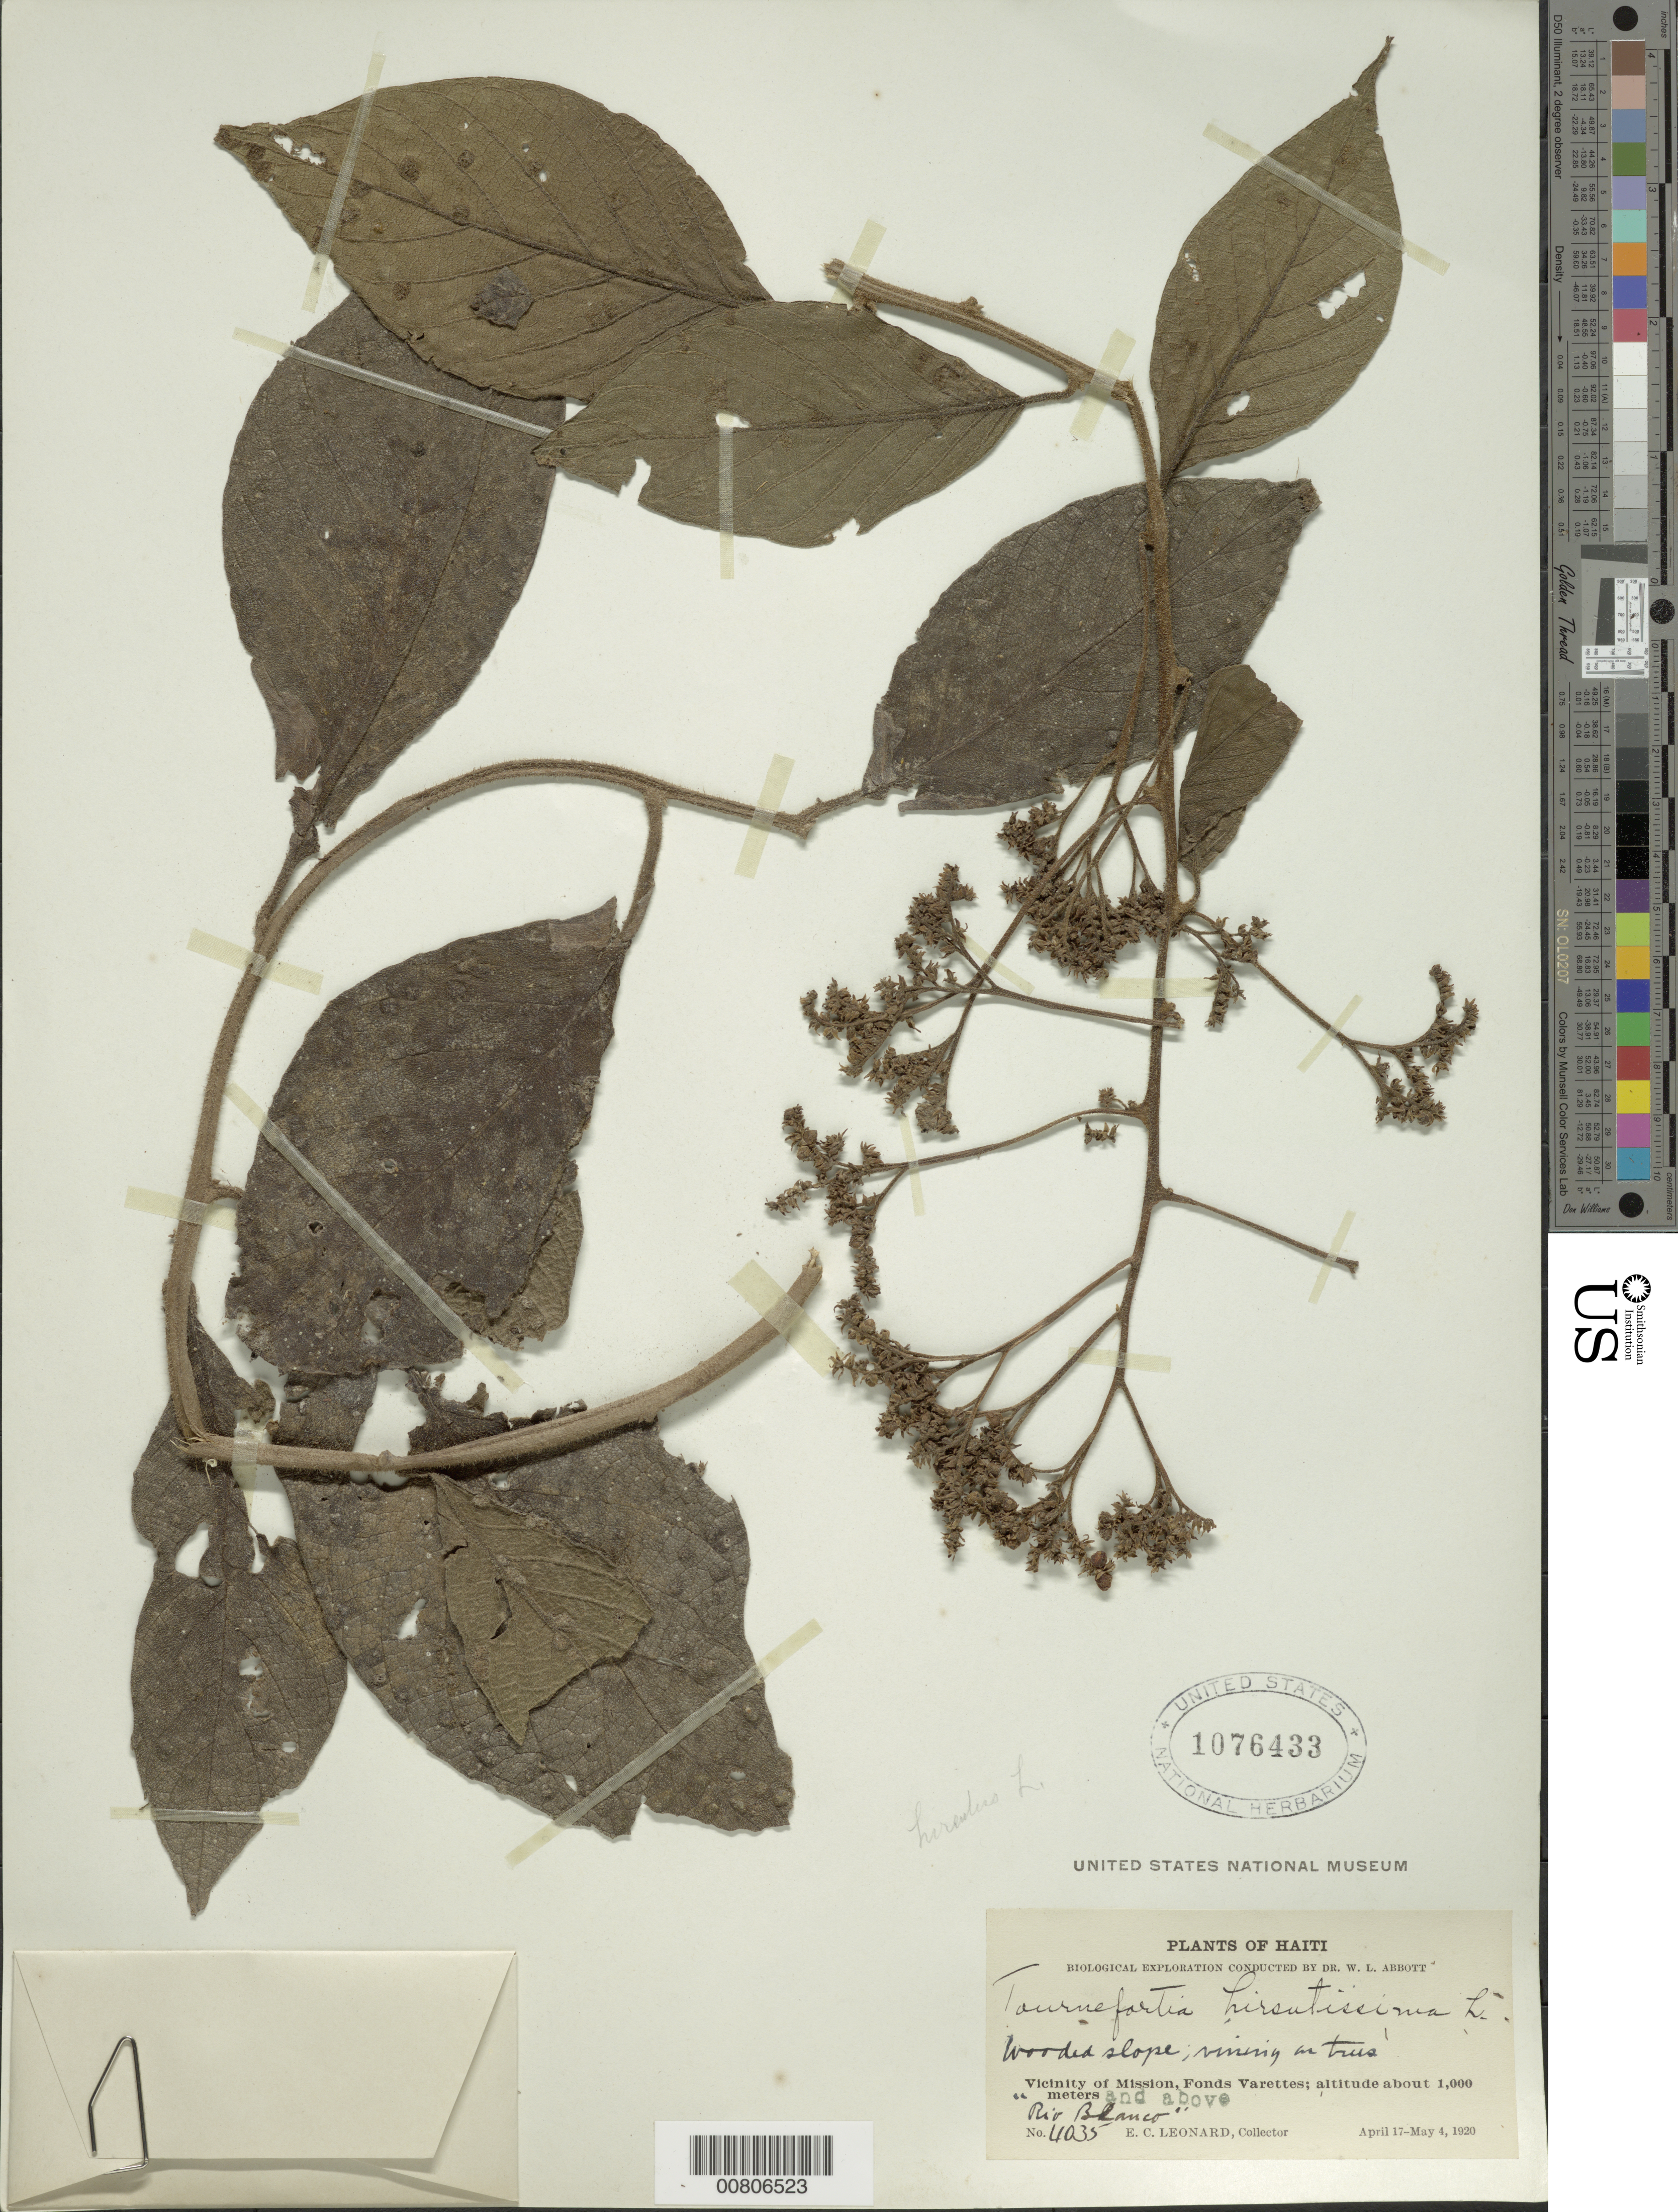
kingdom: Plantae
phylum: Tracheophyta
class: Magnoliopsida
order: Boraginales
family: Heliotropiaceae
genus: Tournefortia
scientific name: Tournefortia hirsutissima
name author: L.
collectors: E. C. Leonard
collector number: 4035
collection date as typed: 17 Apr 1920 to 04 May 1920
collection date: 1920-04-17/1920-05-04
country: Haiti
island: Hispaniola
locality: Mission vicinity, Fonds Varettes, "Río Blanco"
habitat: Wooded slope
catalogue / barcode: US 1076433